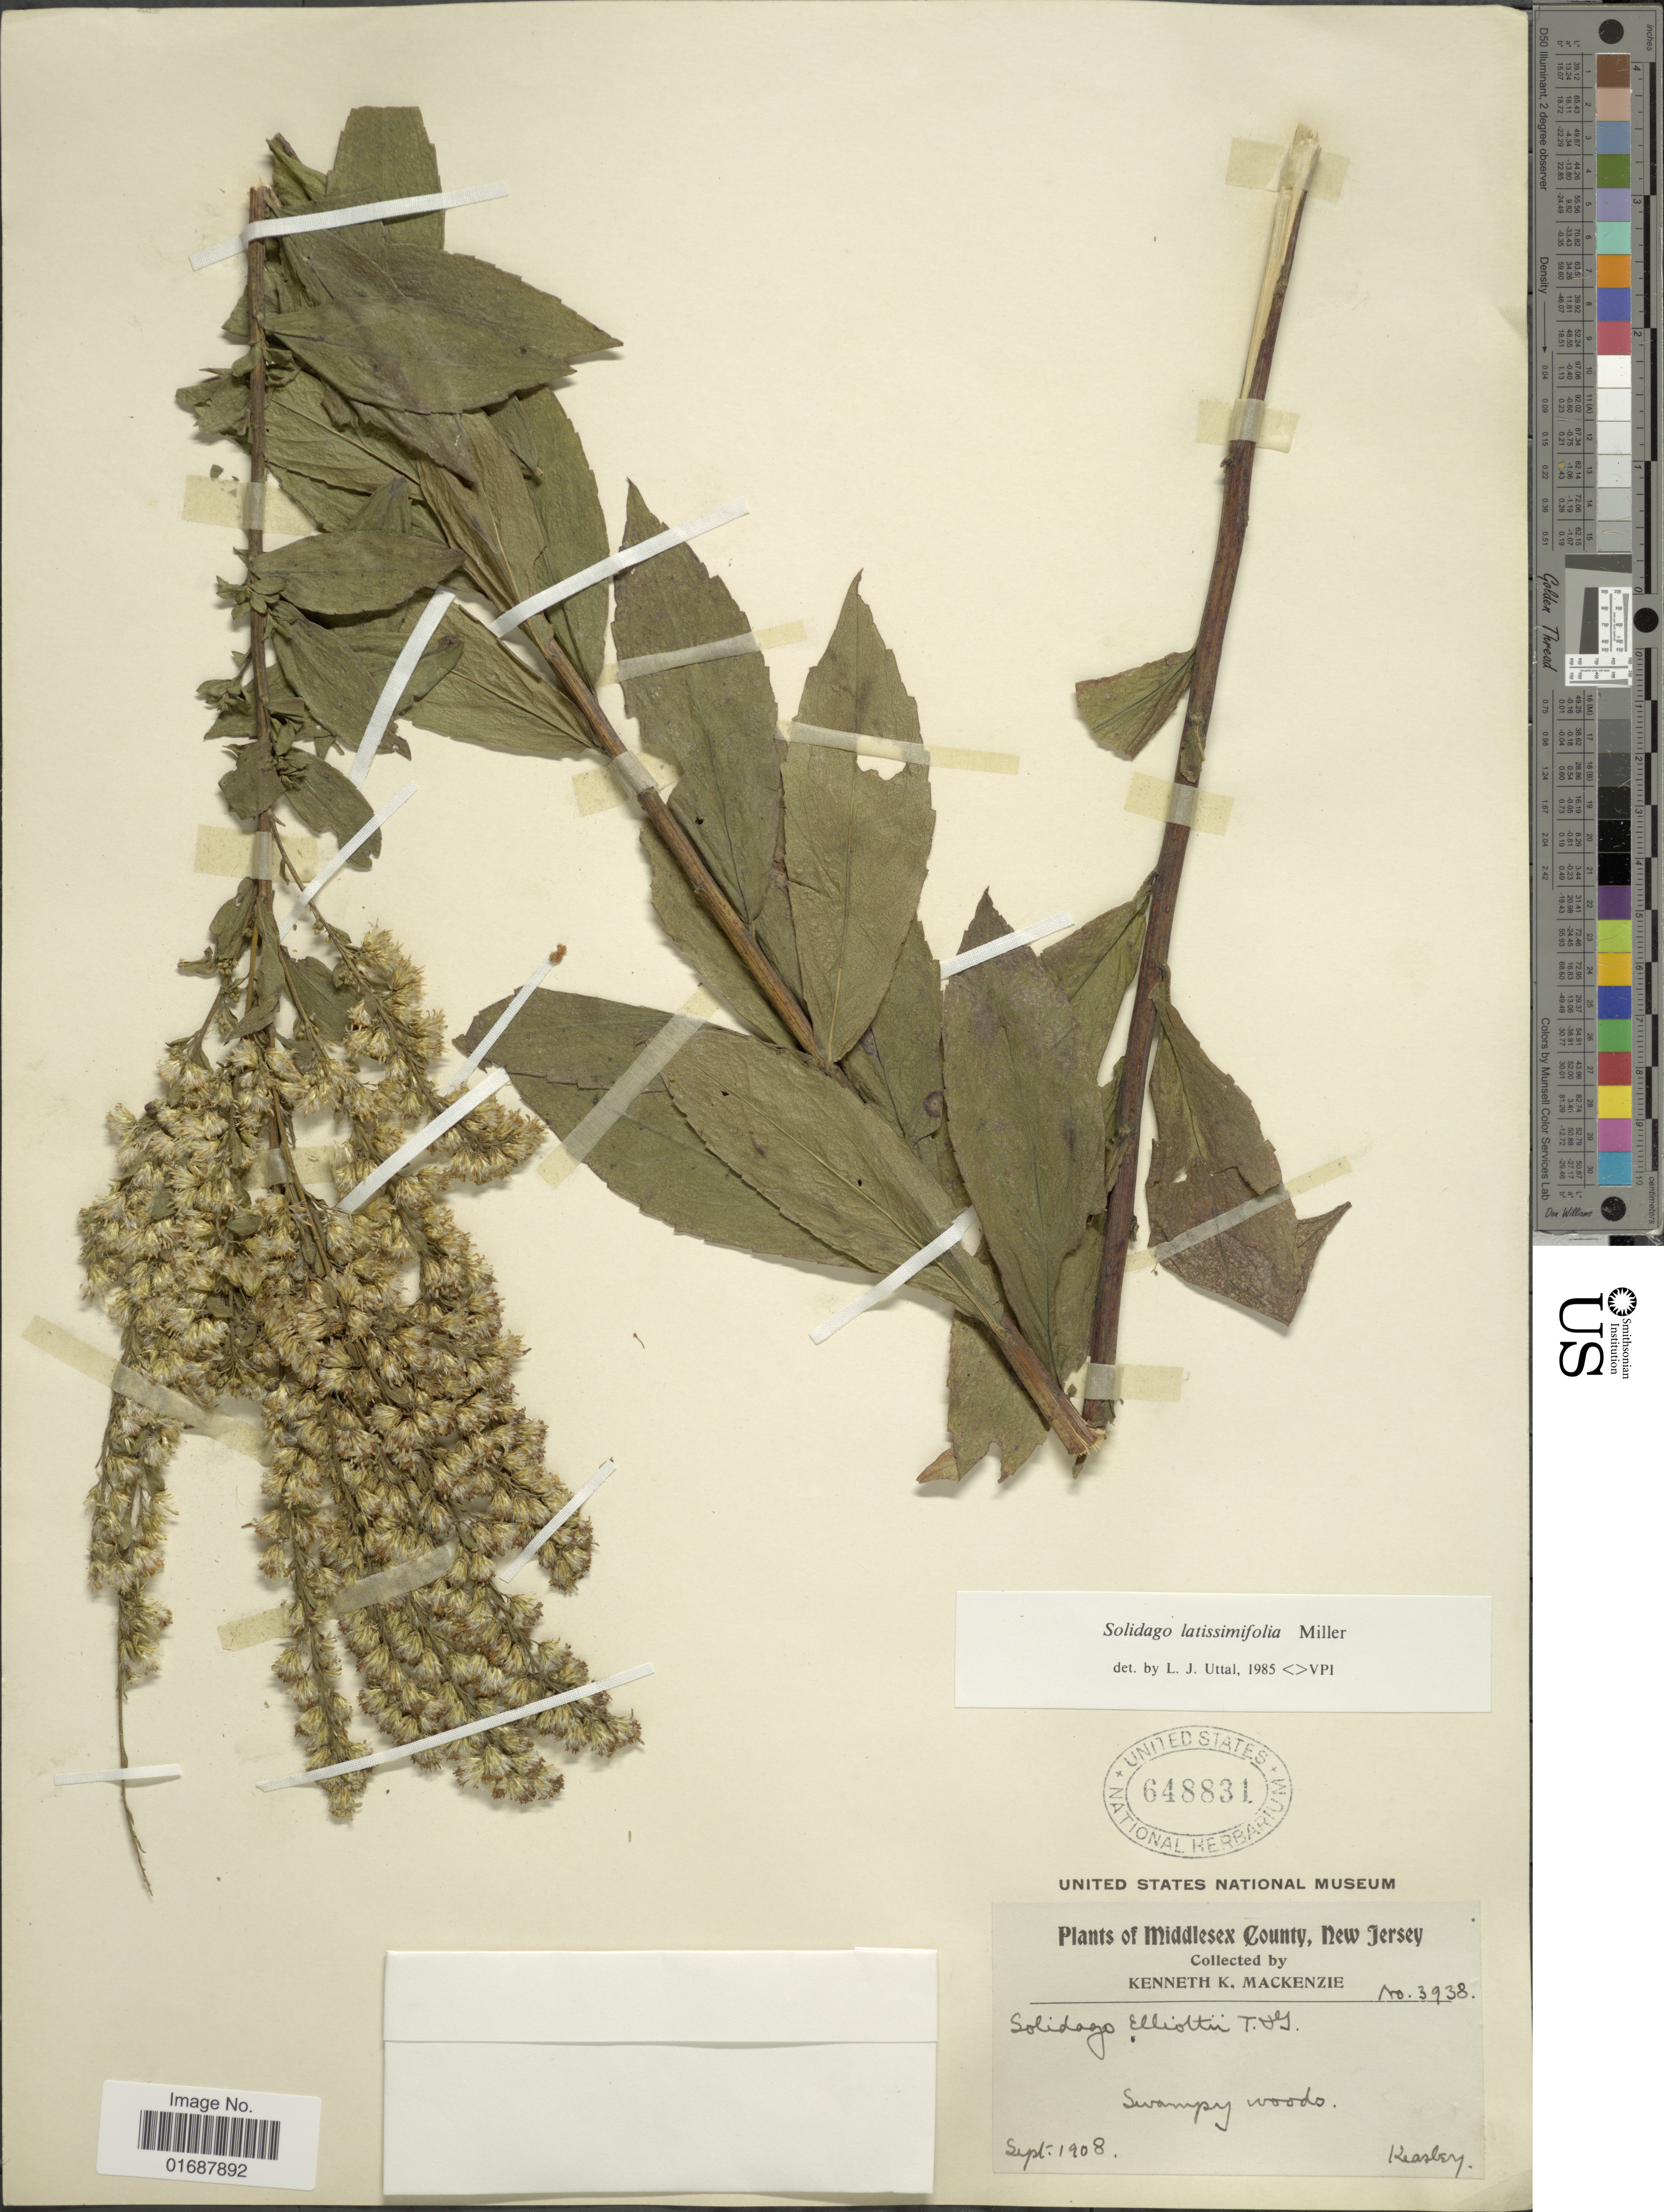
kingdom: Plantae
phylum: Tracheophyta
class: Magnoliopsida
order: Asterales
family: Asteraceae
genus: Solidago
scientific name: Solidago latissimifolia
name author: Mill.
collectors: K. K. Mackenzie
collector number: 3938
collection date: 1908-09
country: United States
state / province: New Jersey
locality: Middlesex County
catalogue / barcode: US 648831